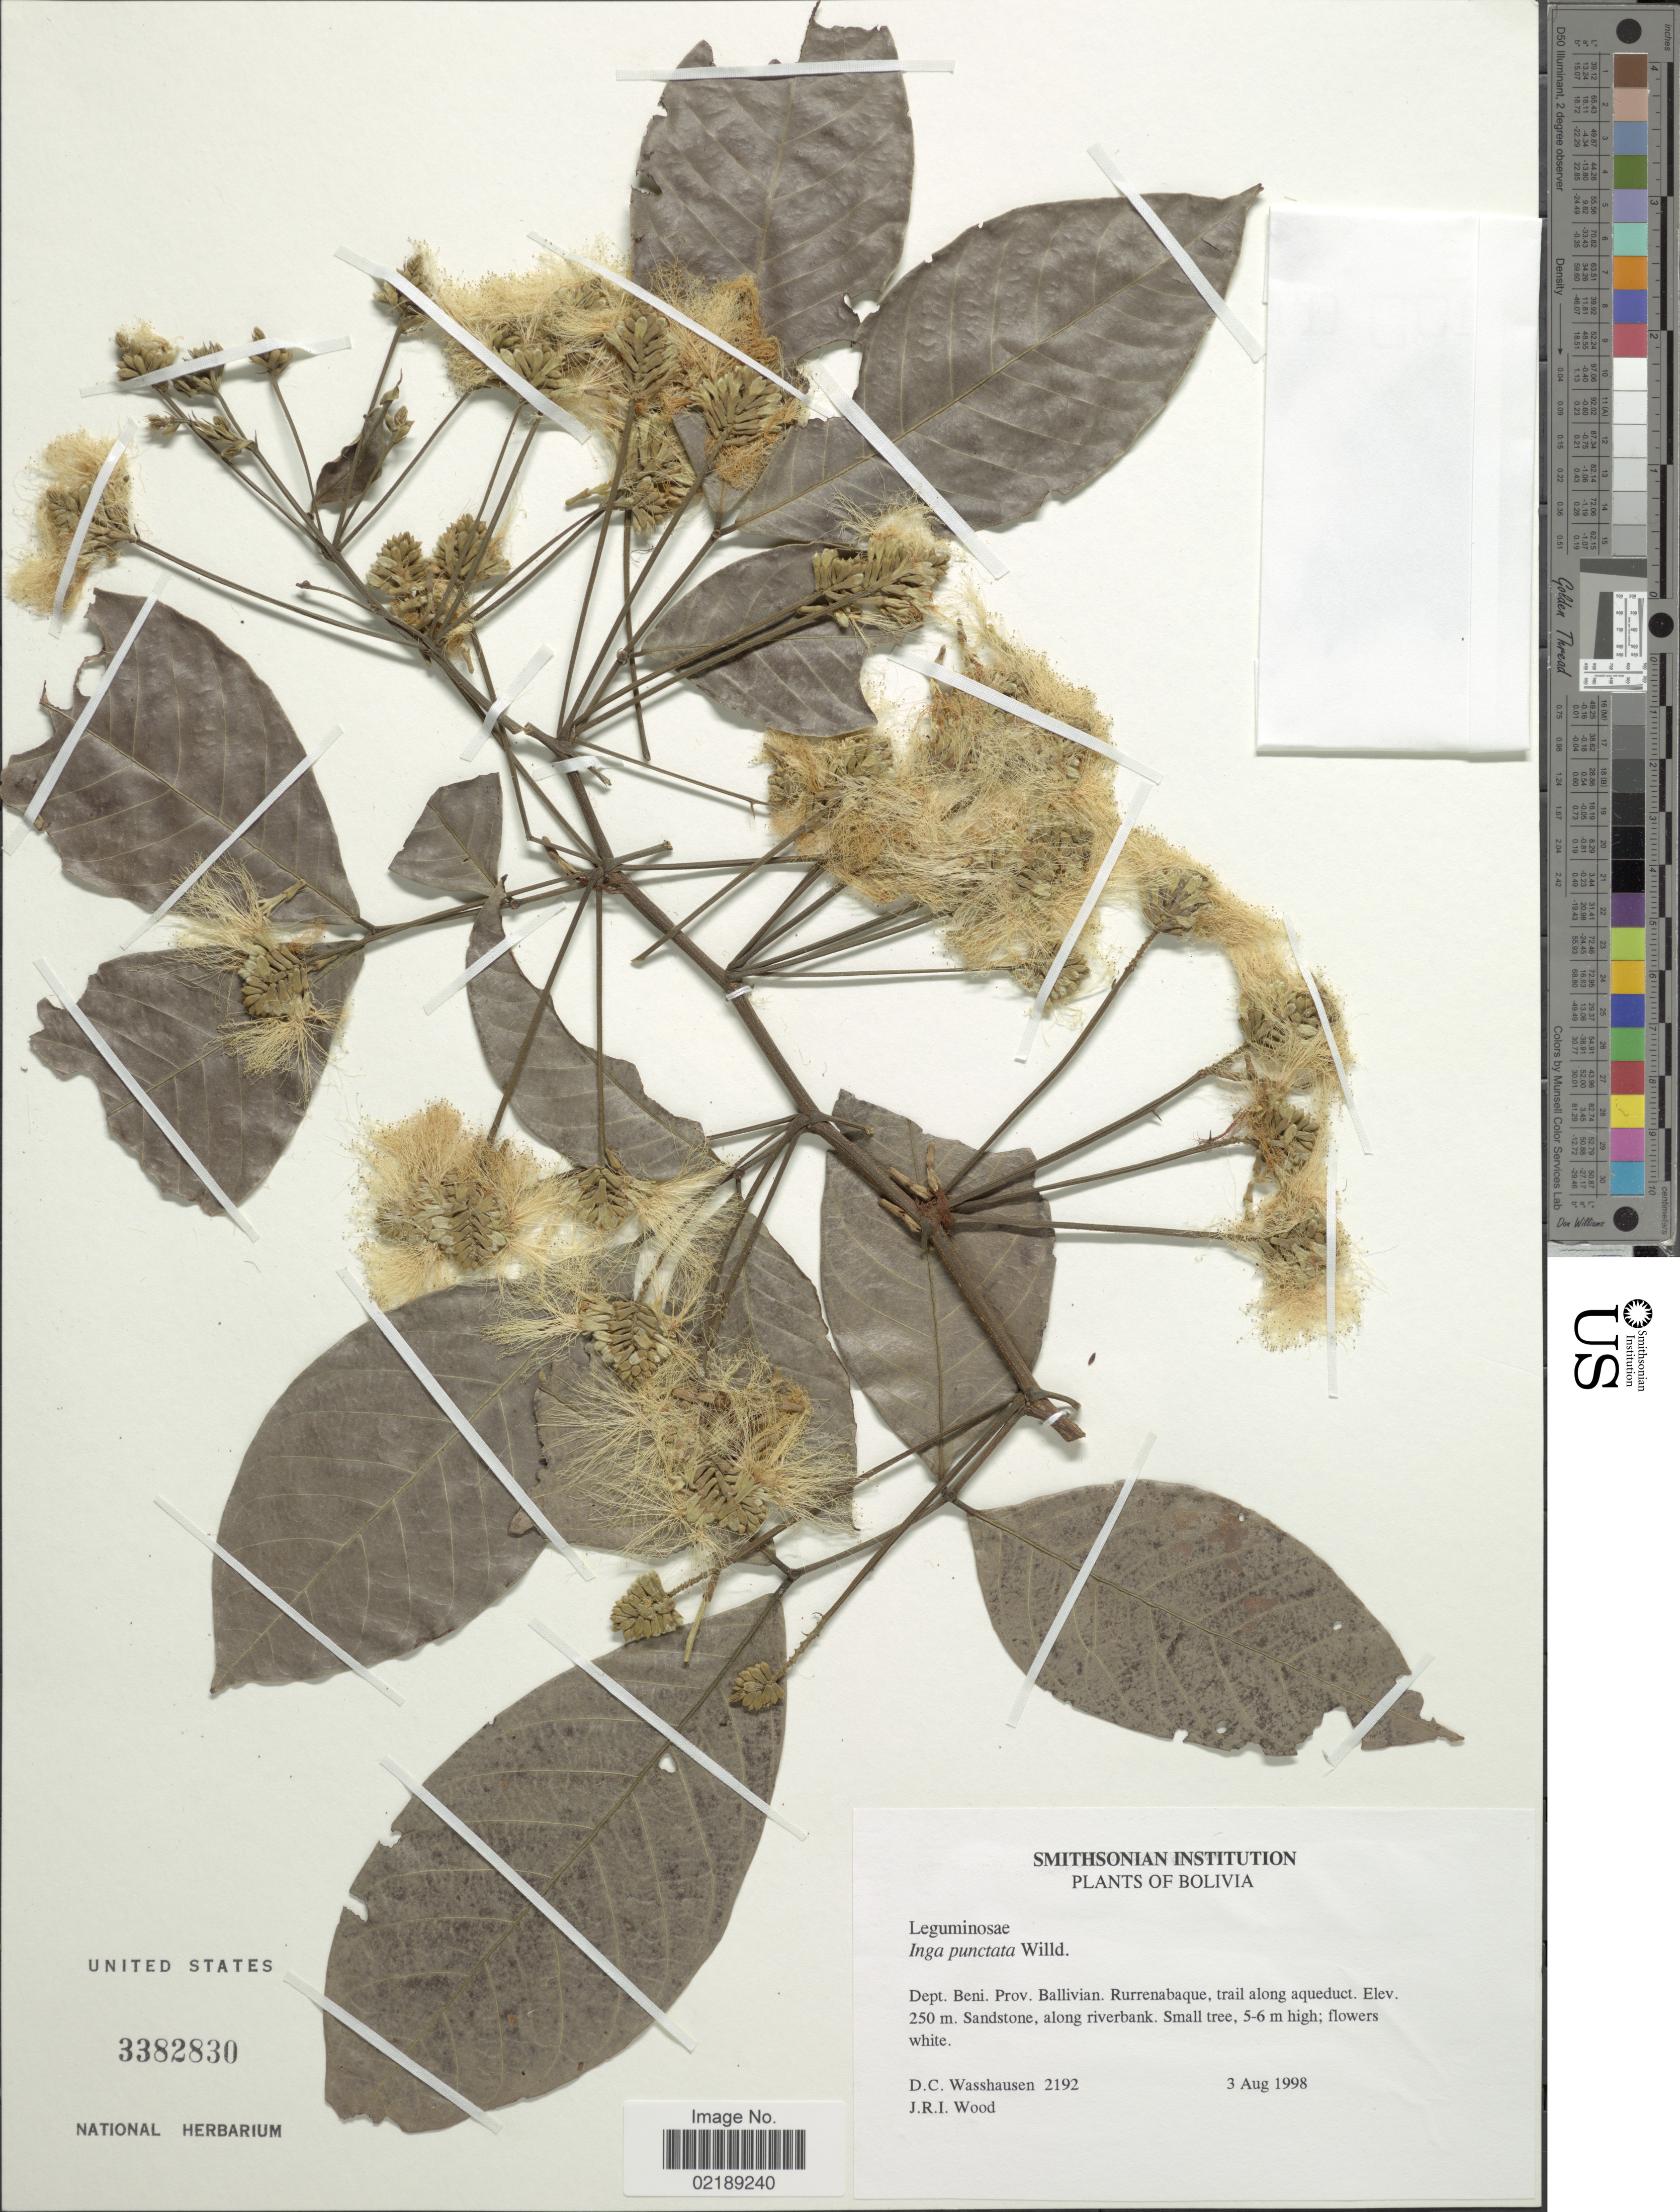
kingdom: Plantae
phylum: Tracheophyta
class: Magnoliopsida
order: Fabales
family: Fabaceae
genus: Inga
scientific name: Inga punctata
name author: Willd.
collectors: D. C. Wasshausen & J. R. I. Wood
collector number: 2192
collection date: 1998-08-03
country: Bolivia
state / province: Beni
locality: Prov. Ballivian Rurrenabaque, trail along aqueduct, along riverbank.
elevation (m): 250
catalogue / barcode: US 3382830